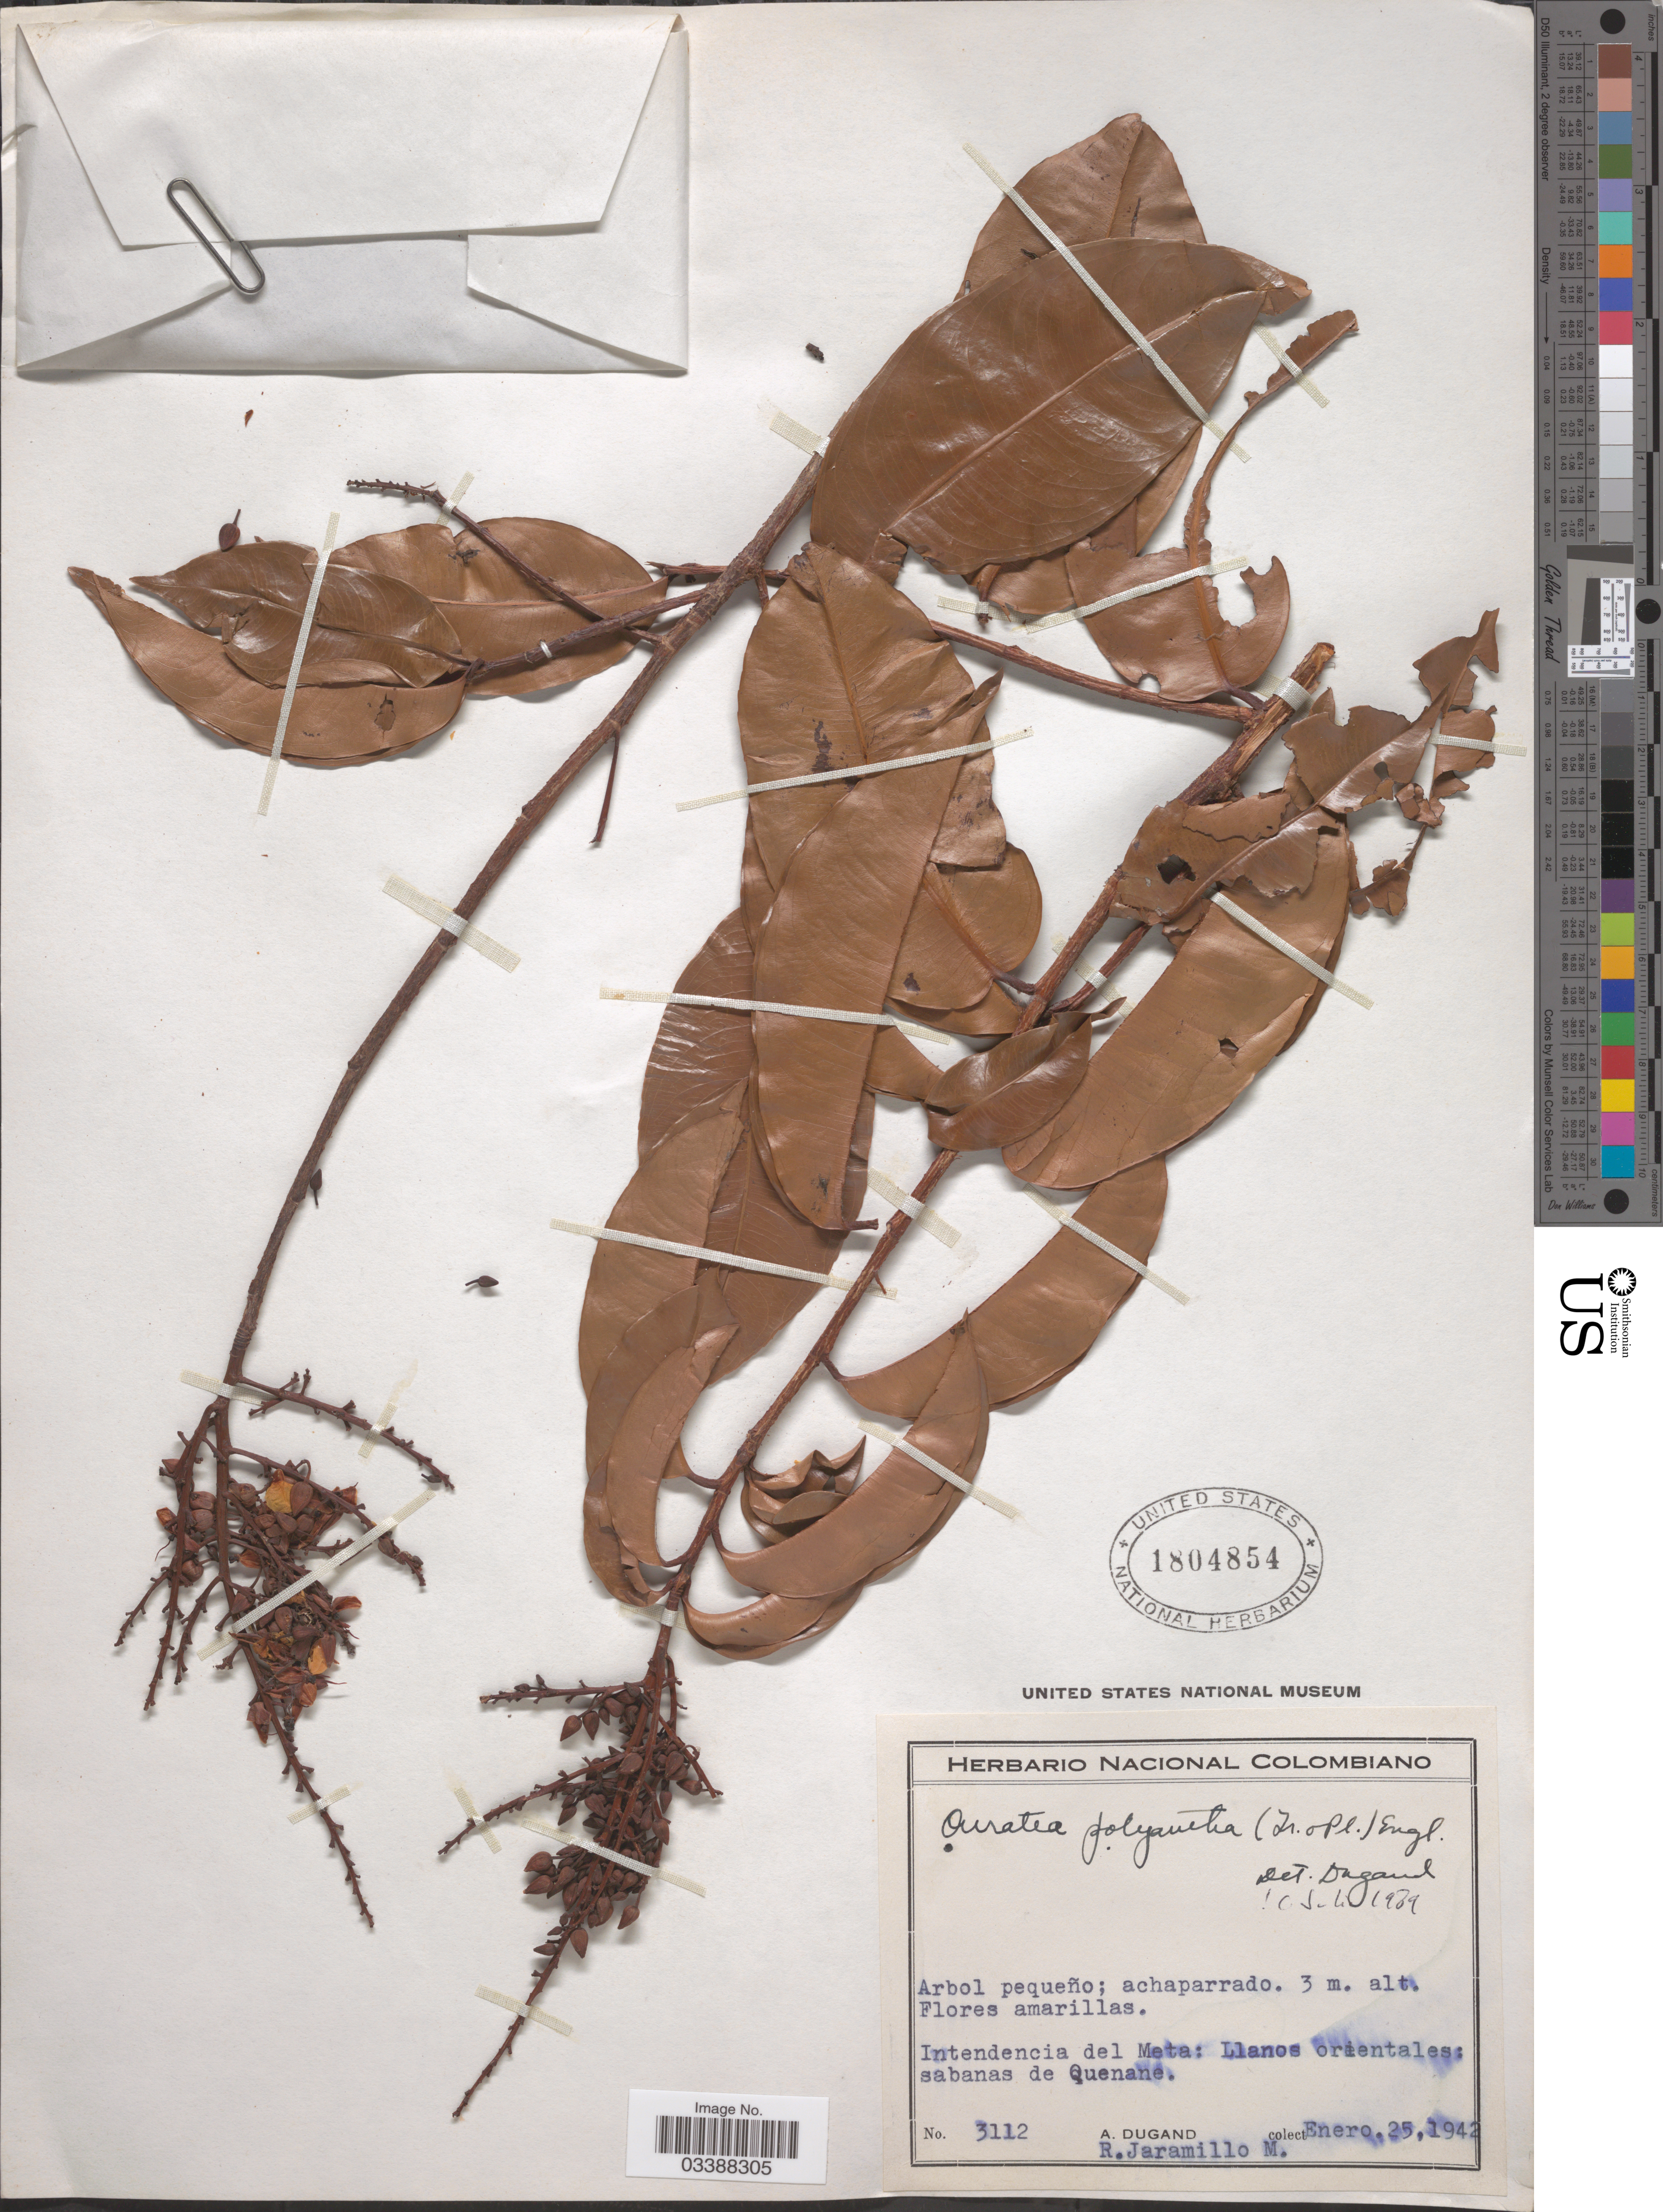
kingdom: Plantae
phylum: Tracheophyta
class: Magnoliopsida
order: Malpighiales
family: Ochnaceae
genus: Ouratea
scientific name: Ouratea polyantha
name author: (Triana & Planch.) Engl.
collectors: A. Dugand & R. Jaramillo M.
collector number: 3112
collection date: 1942-01-25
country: Colombia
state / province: Meta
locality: Intendencia del Meta: Llanos orientales: sabanas de Quenane.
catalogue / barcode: US 1804854